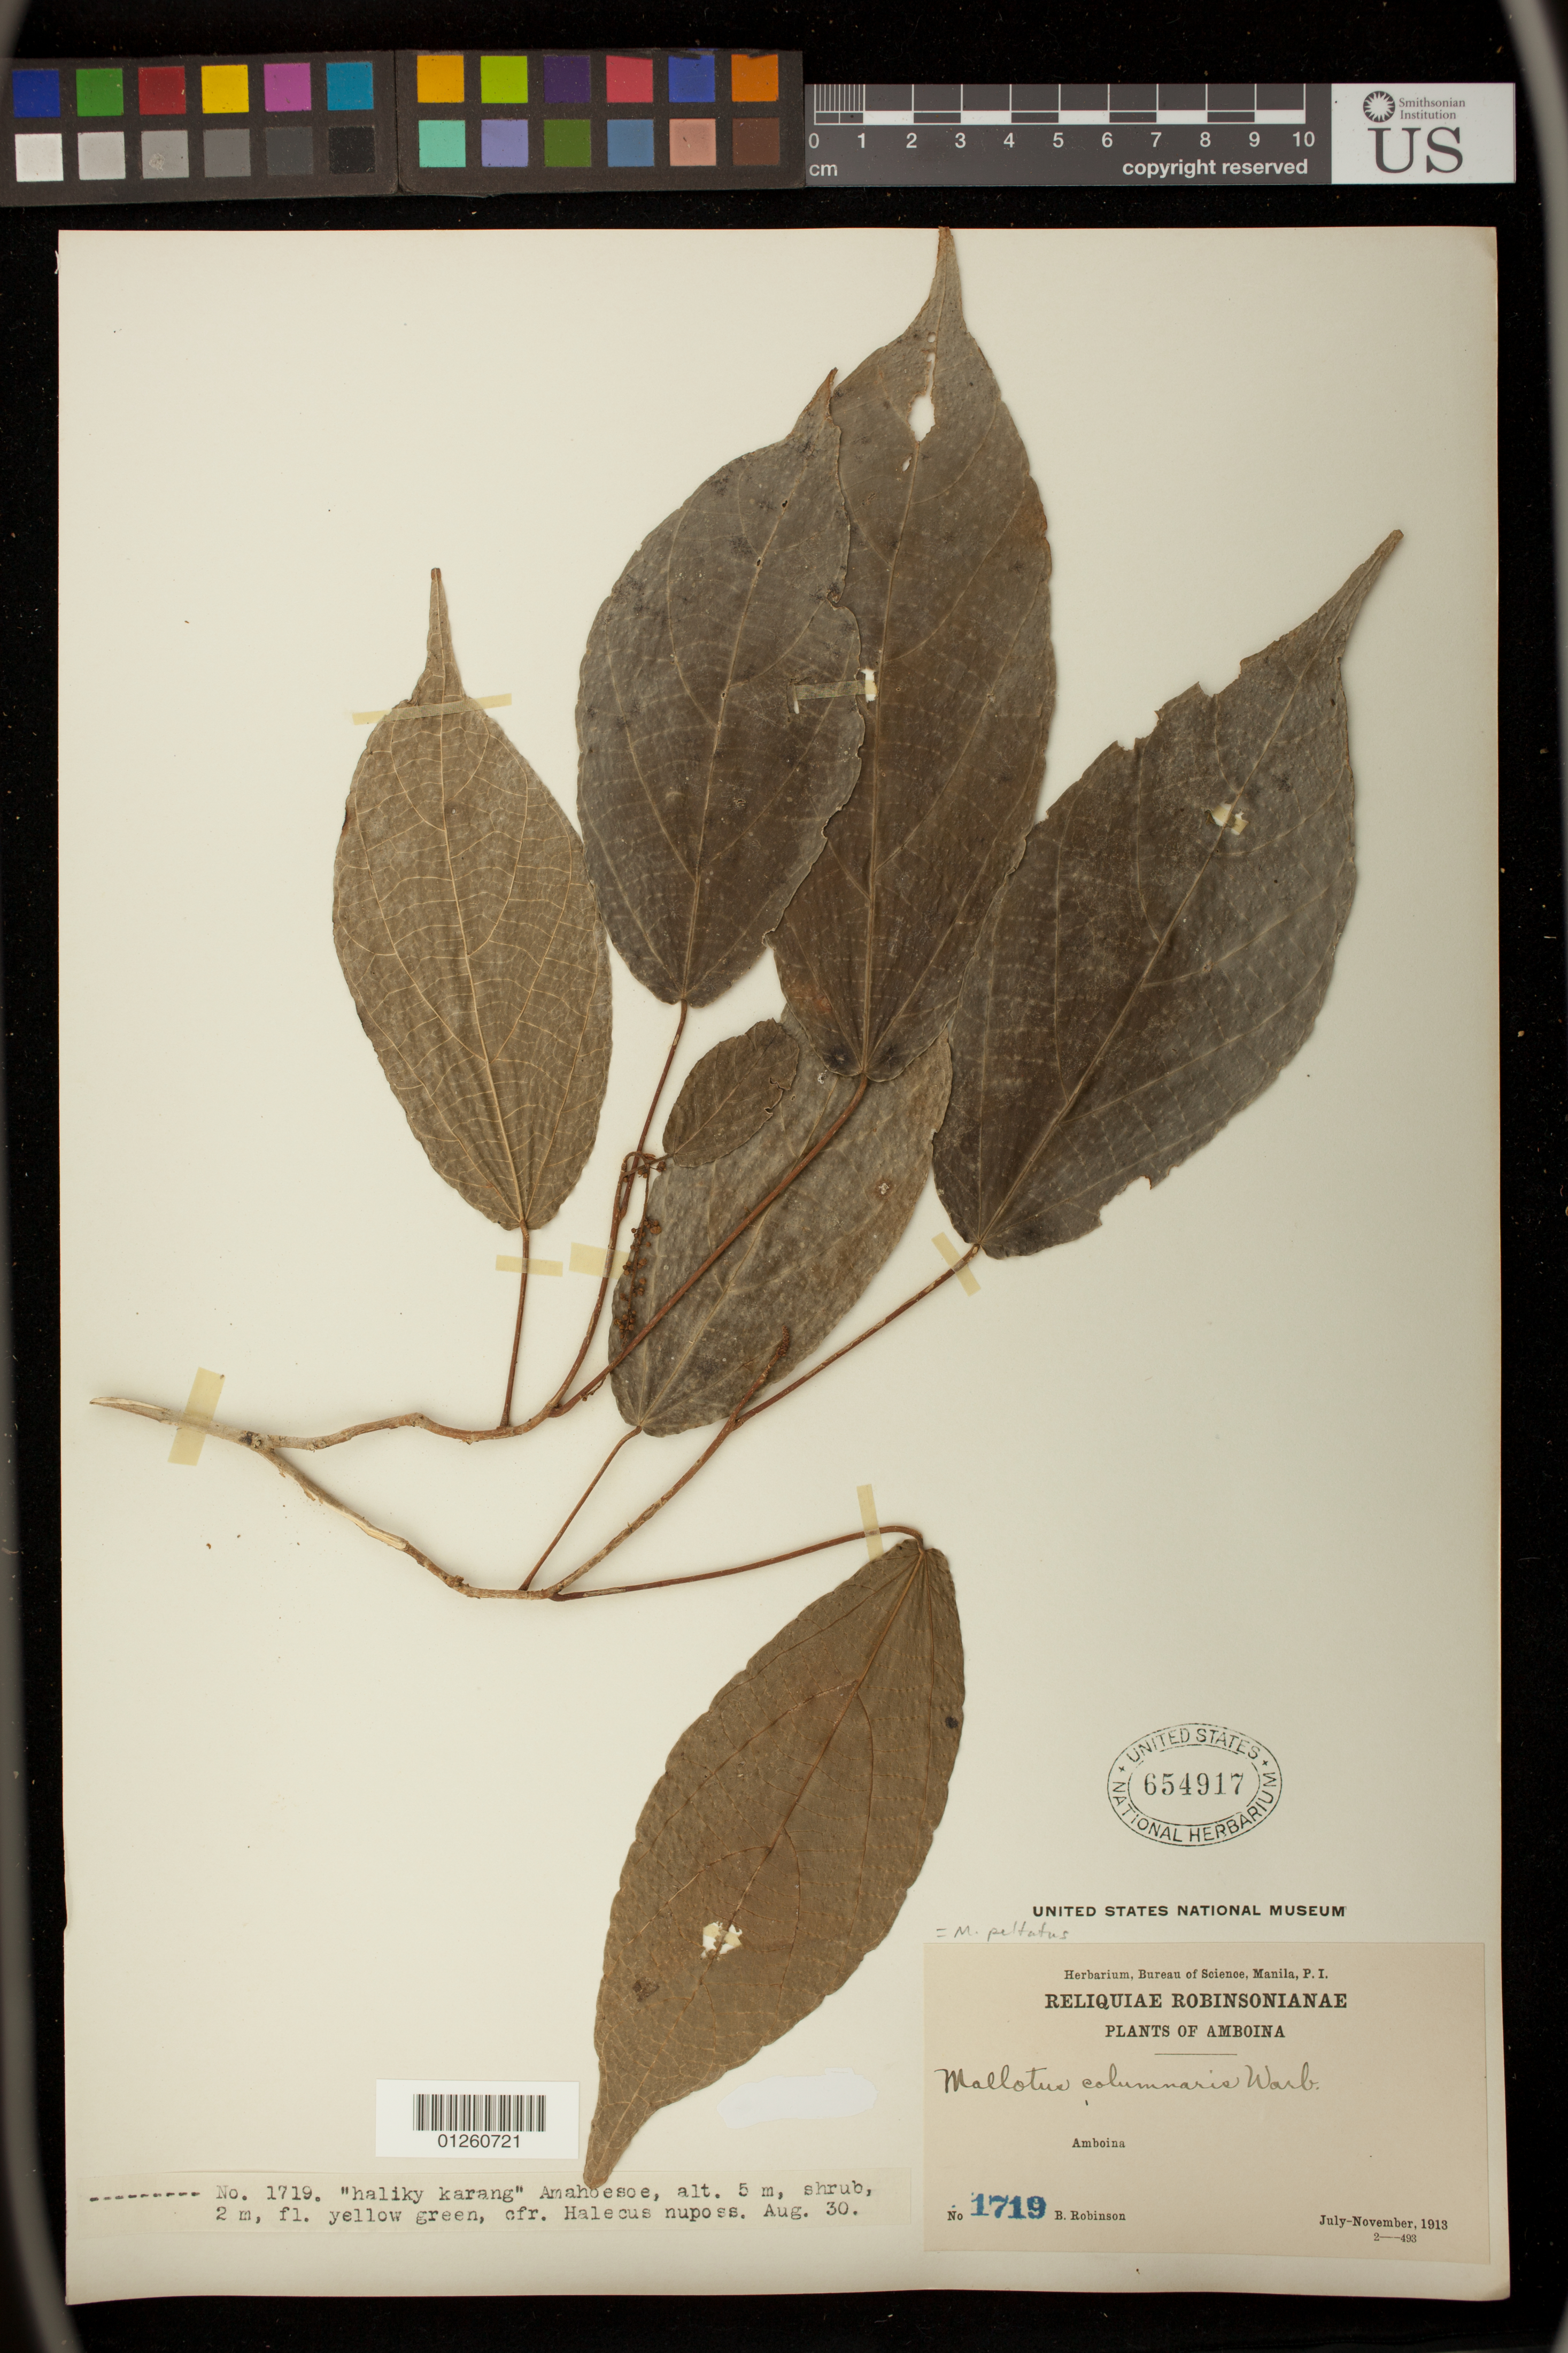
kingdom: Plantae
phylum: Tracheophyta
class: Magnoliopsida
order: Malpighiales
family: Euphorbiaceae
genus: Mallotus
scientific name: Mallotus peltatus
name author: (Geiseler) Müll. Arg.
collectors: B. Robinson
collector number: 1719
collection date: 1913-08-30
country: Indonesia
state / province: Maluku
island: Amboina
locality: "haliky karang" Amahoesoe. Amboina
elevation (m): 5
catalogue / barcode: US 654917